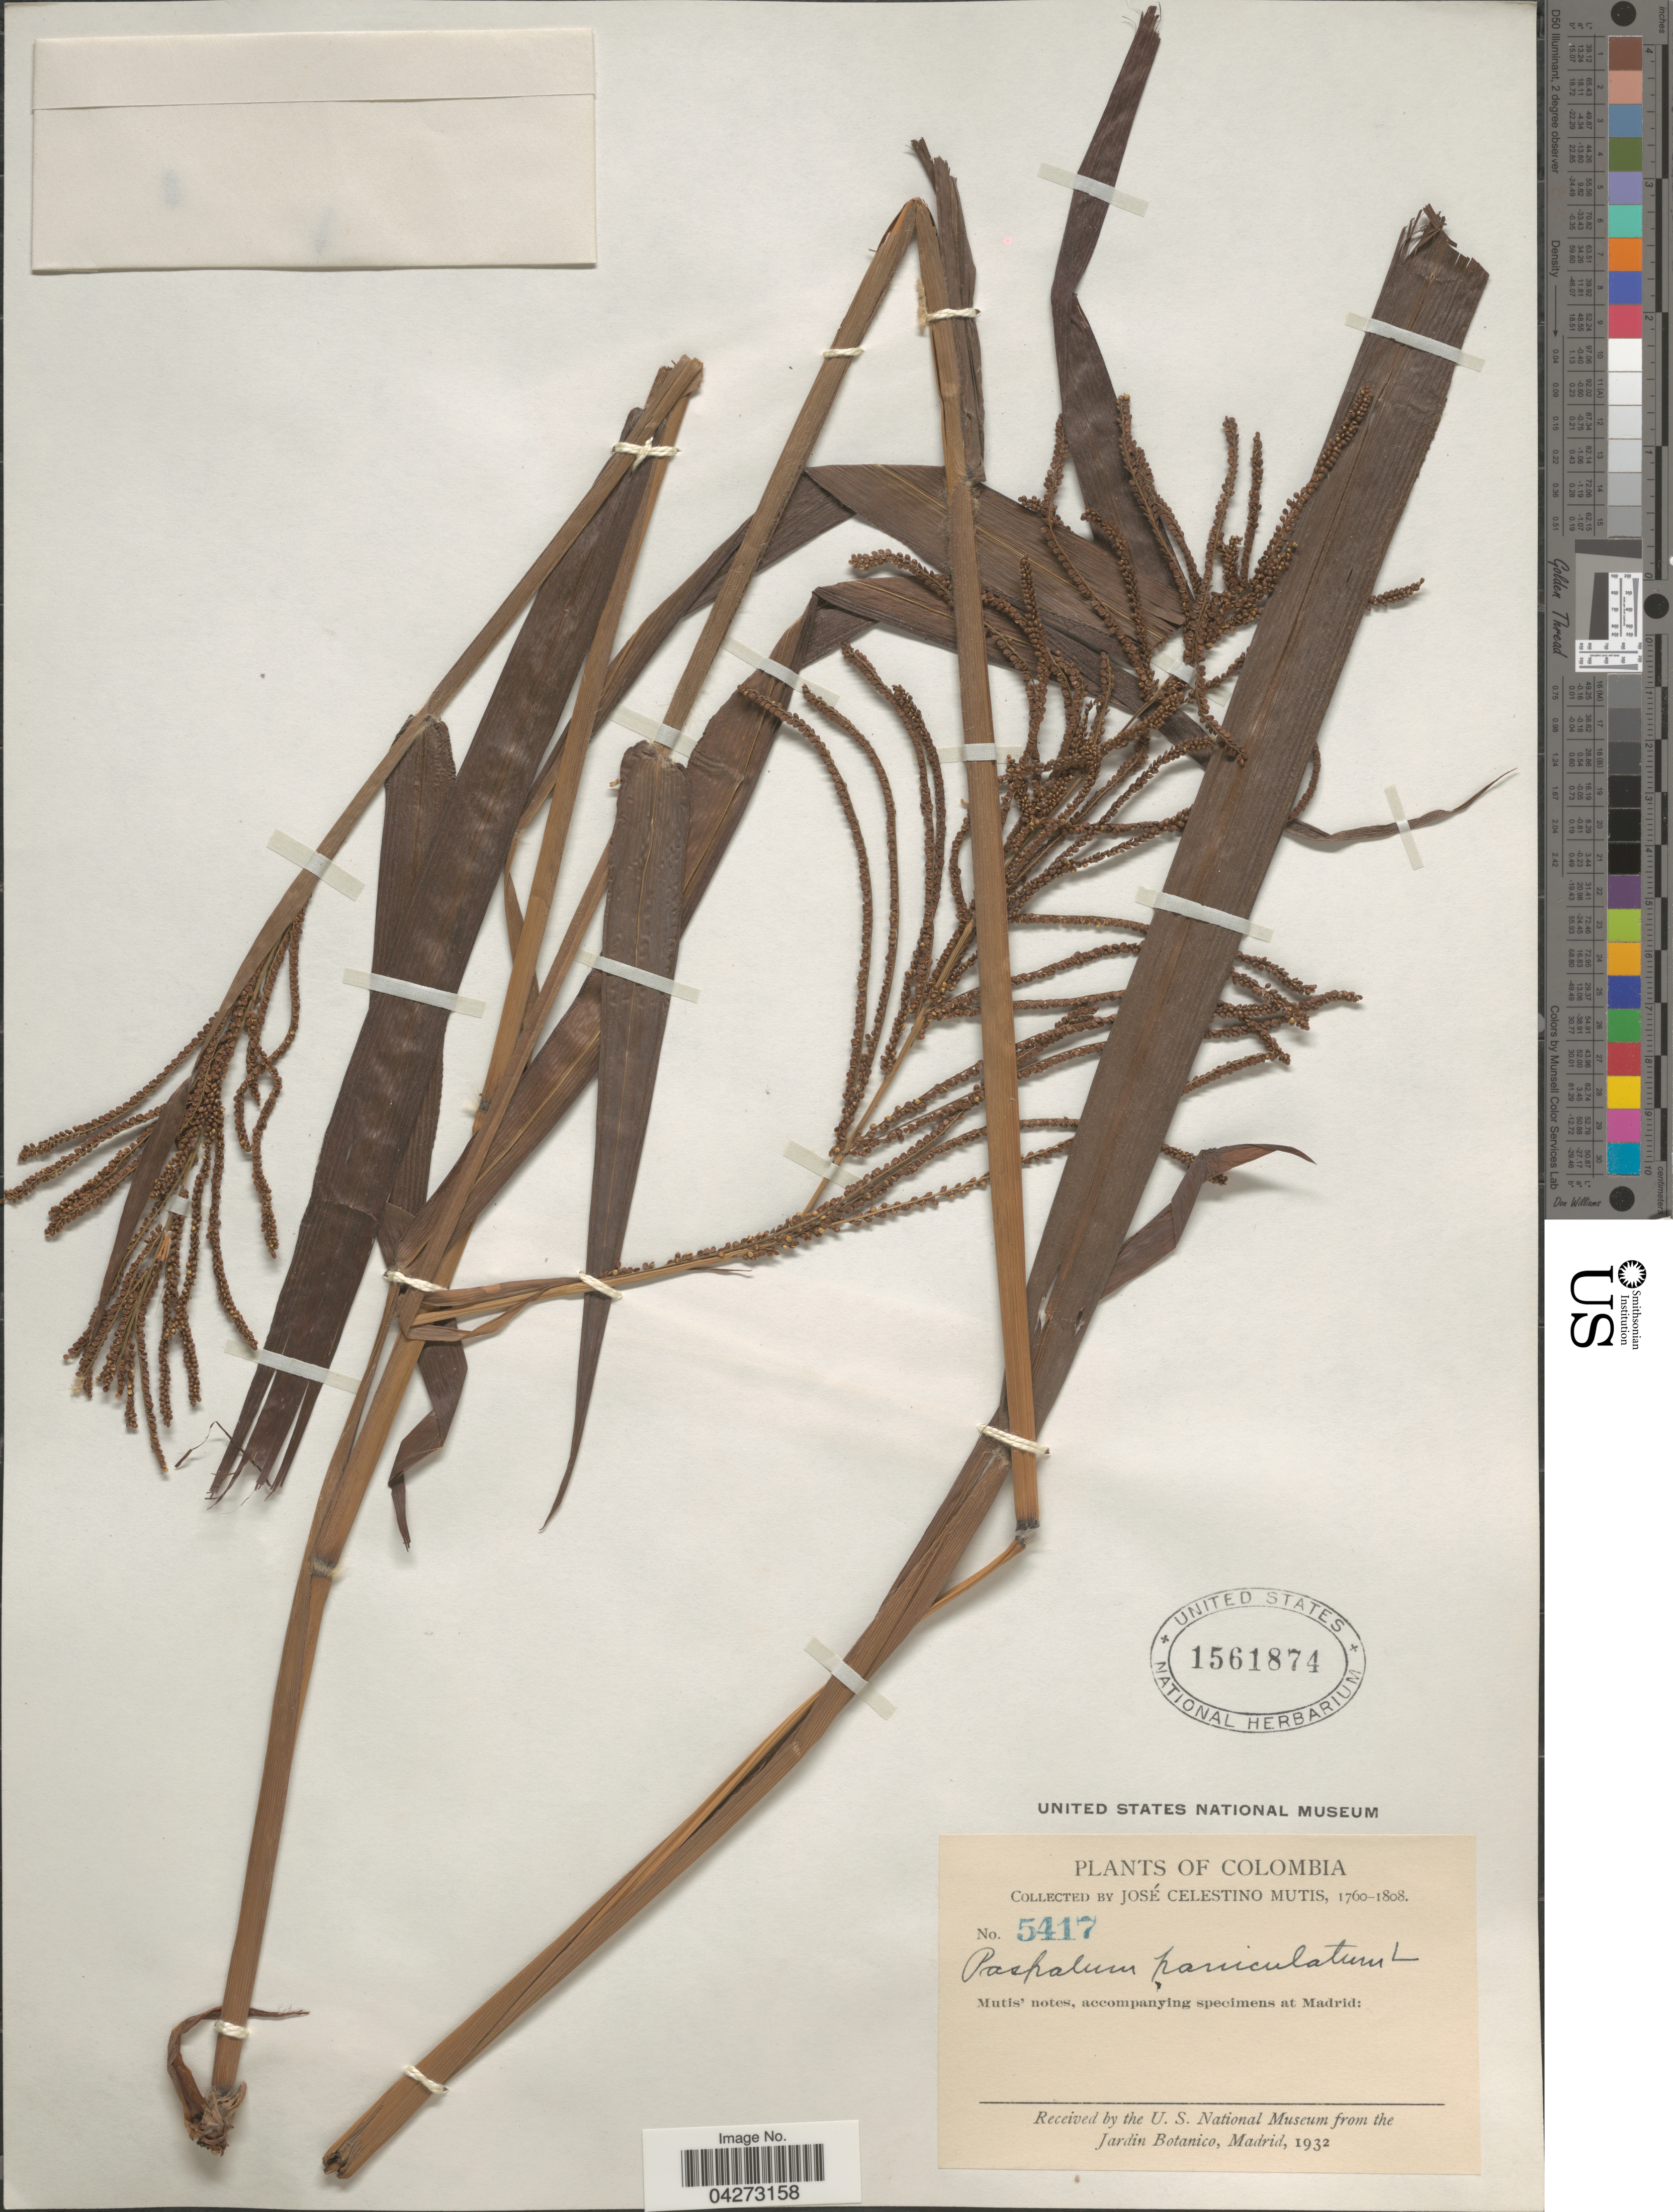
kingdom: Plantae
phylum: Tracheophyta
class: Liliopsida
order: Poales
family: Poaceae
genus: Paspalum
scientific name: Paspalum paniculatum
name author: L.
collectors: J. C. B. Mutis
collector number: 5417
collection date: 1760/1808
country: Colombia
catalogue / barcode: US 1561874